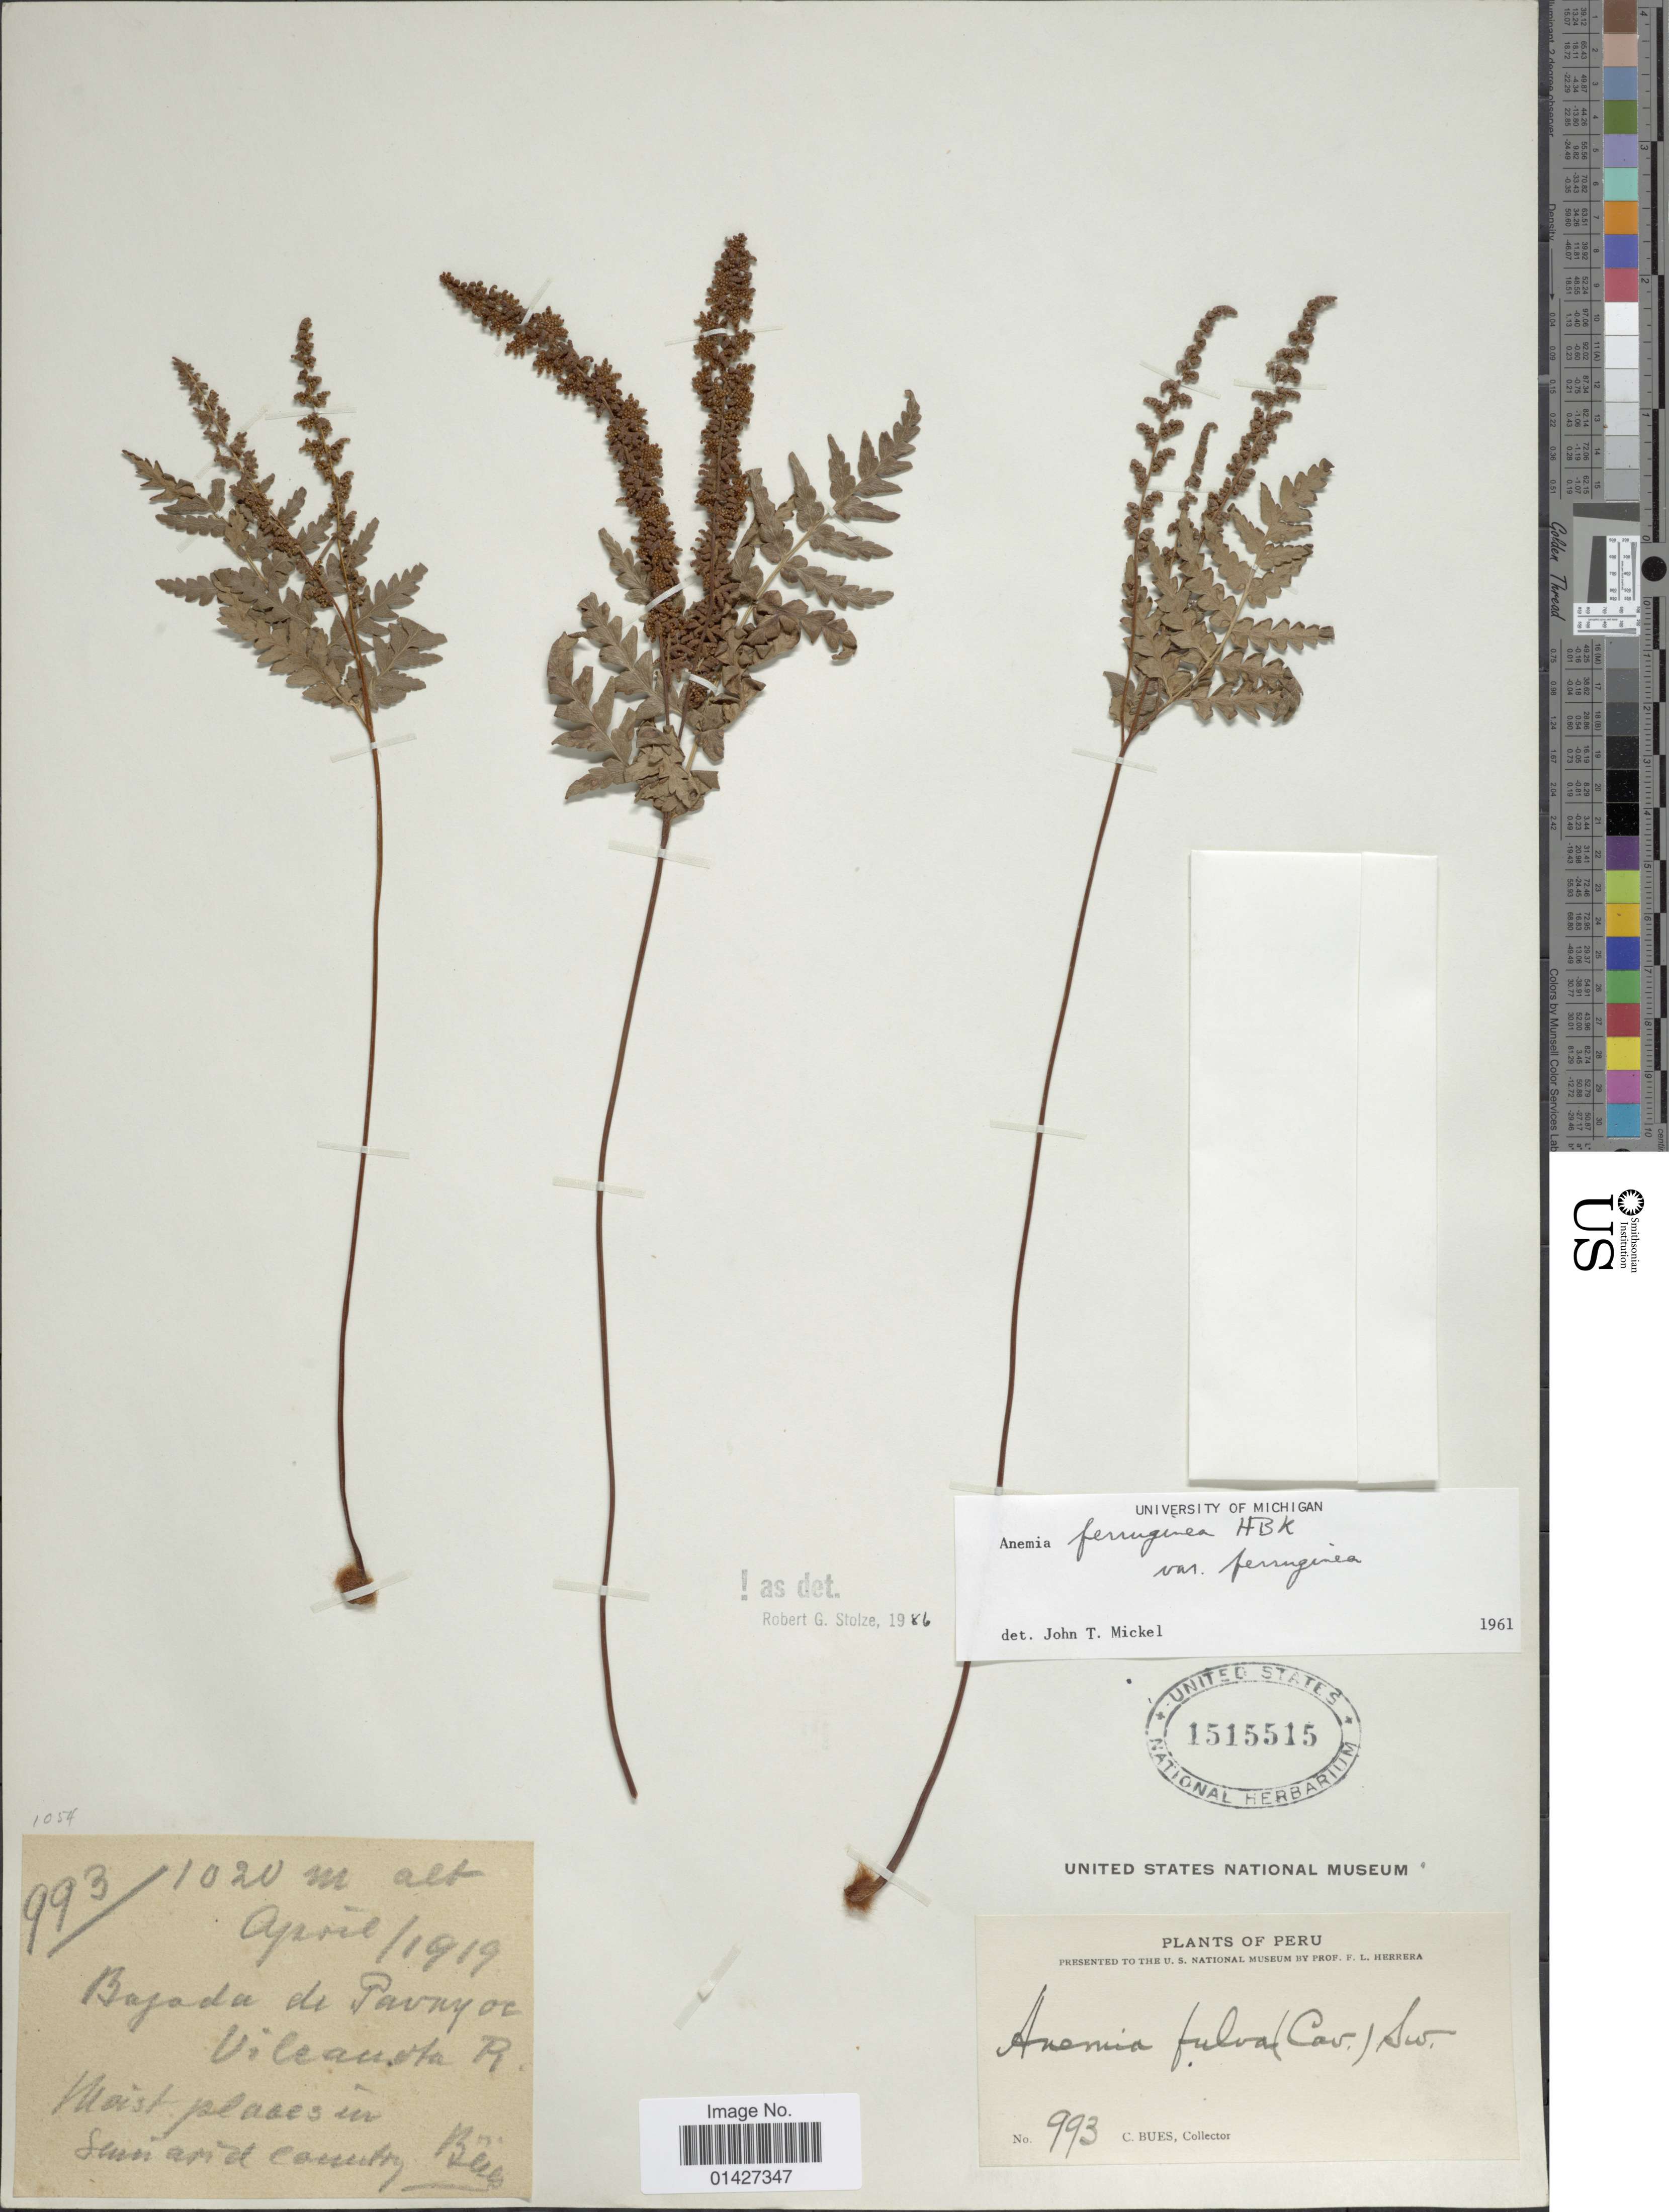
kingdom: Plantae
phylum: Tracheophyta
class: Polypodiopsida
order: Schizaeales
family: Anemiaceae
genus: Anemia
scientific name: Anemia ferruginea var. ferruginea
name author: Kunth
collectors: C. Bues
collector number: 993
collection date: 1919-04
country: Peru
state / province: Cusco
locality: Vilcanota R(iver)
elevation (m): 1020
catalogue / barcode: US 1515515